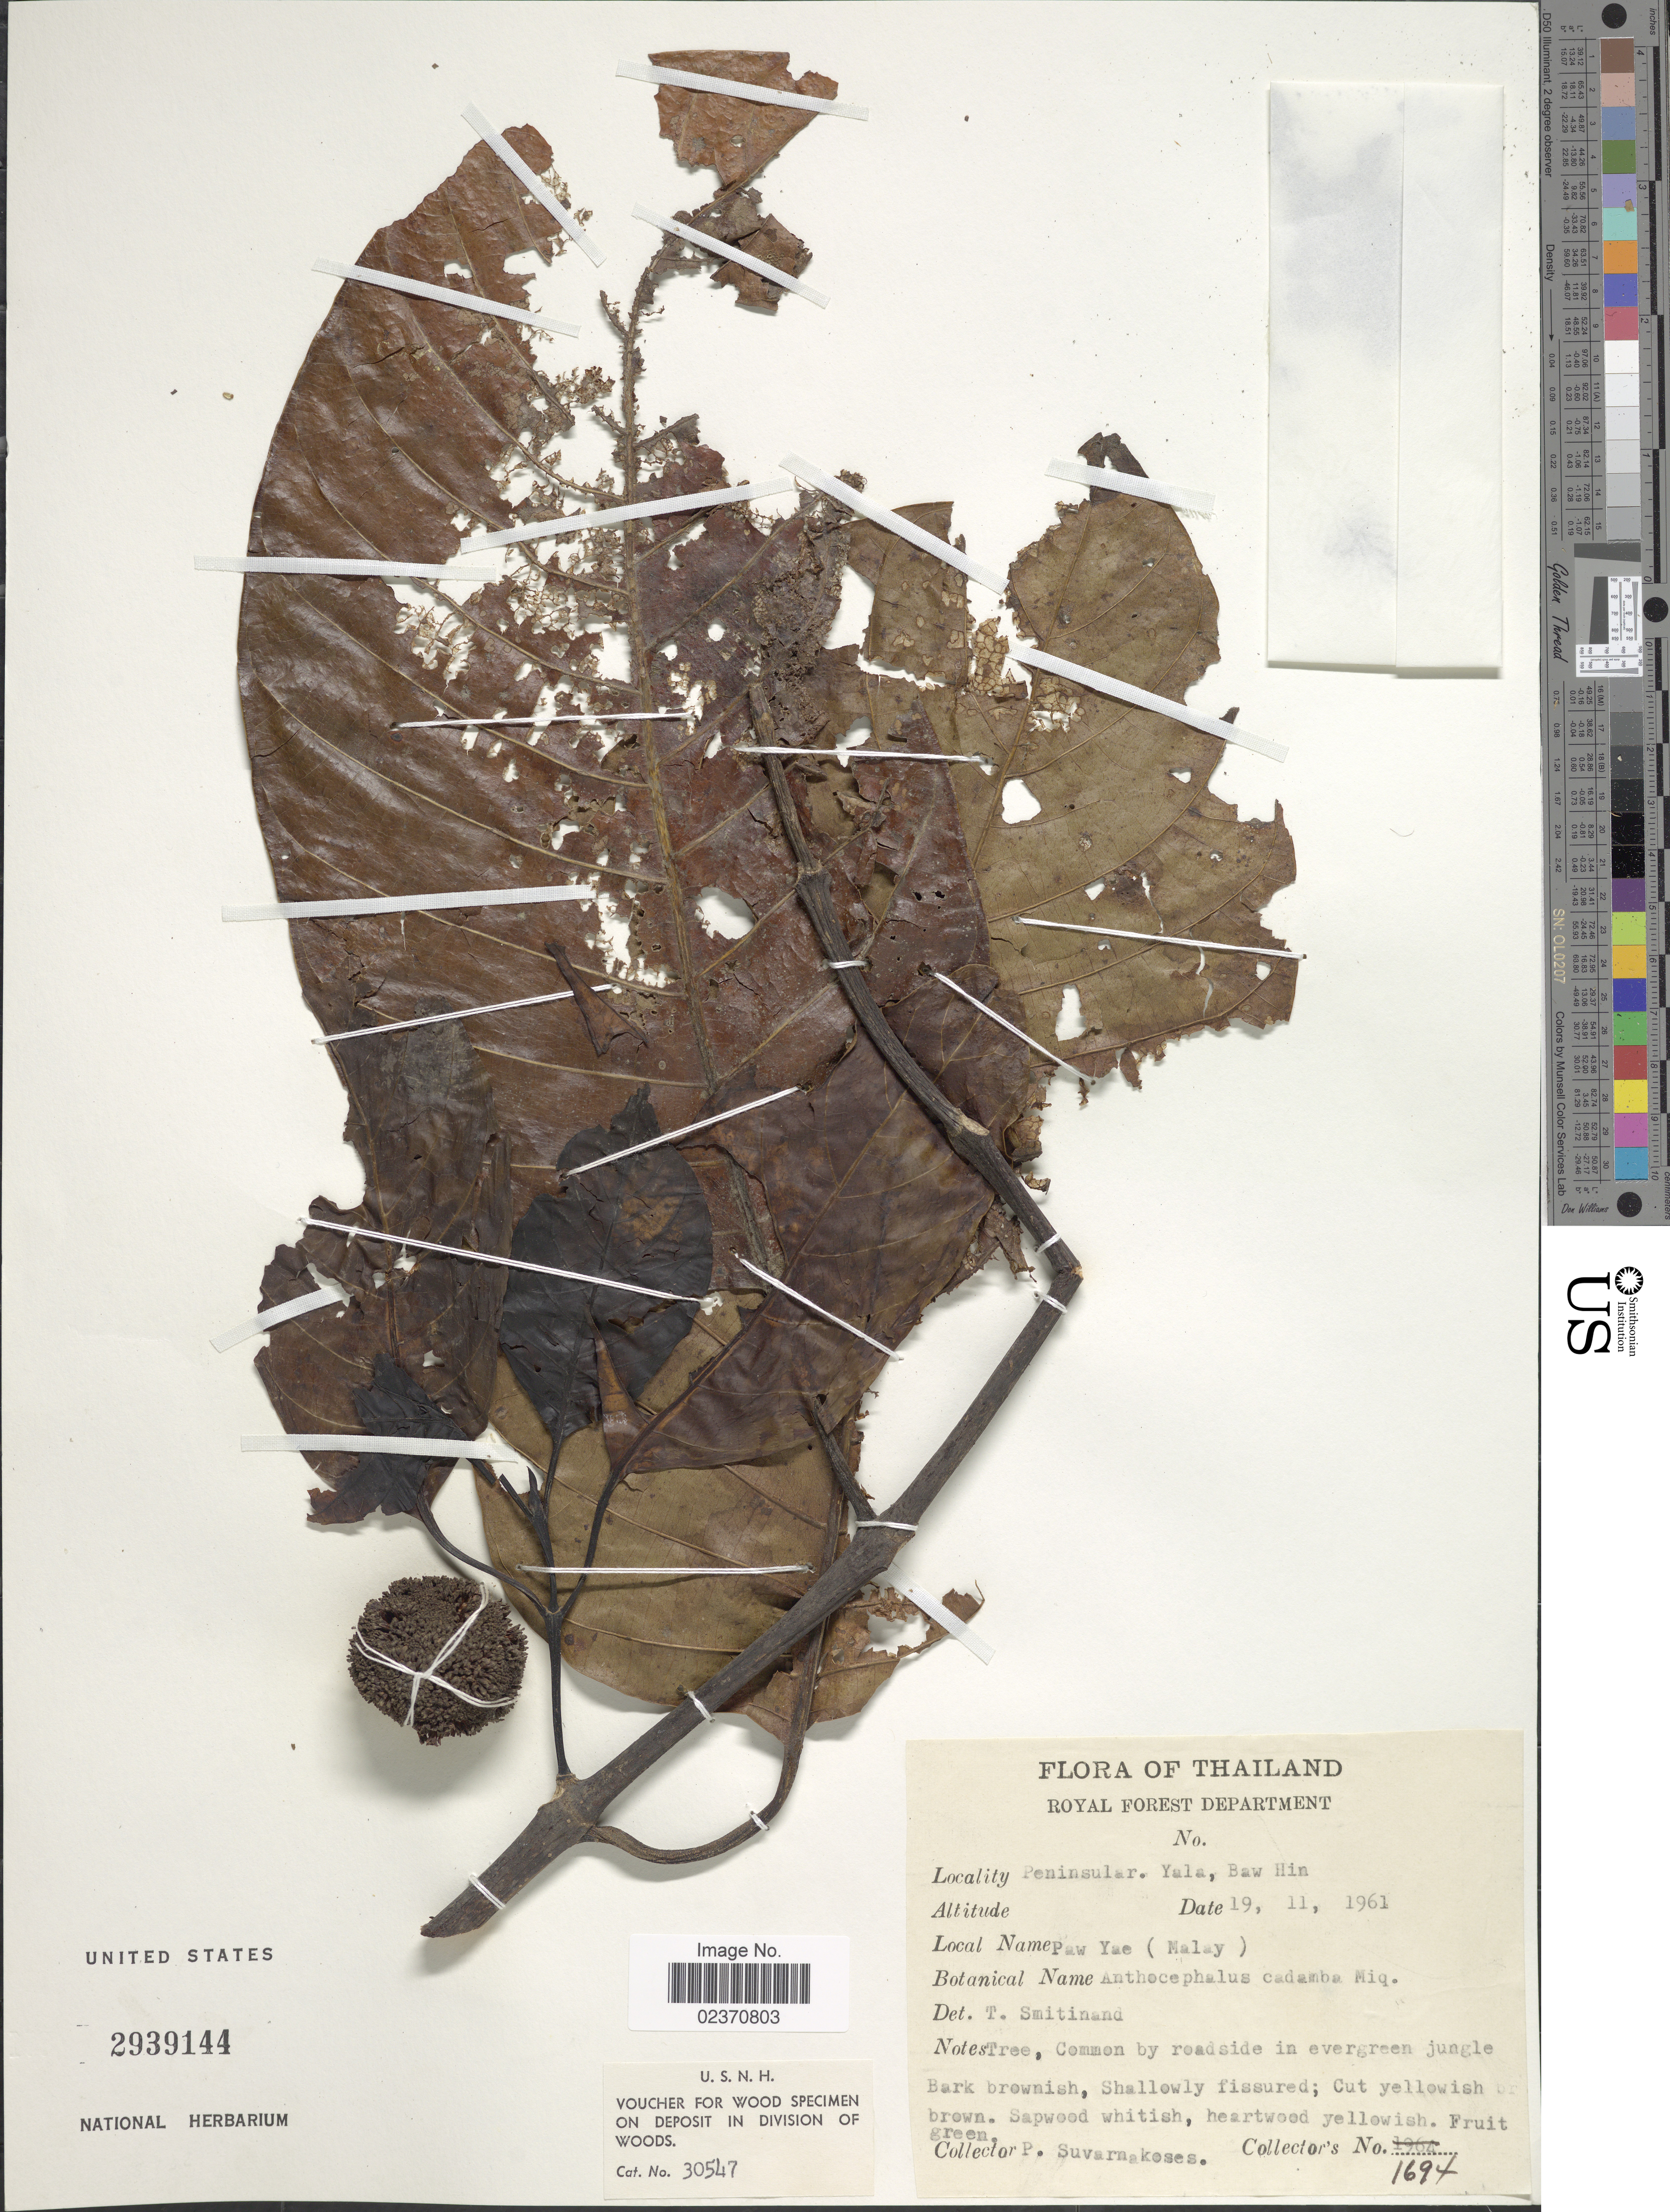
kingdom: Plantae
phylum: Tracheophyta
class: Magnoliopsida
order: Gentianales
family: Rubiaceae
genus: Neolamarckia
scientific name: Neolamarckia cadamba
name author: (Roxb.) Bosser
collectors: P. Suvarnakoses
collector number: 1694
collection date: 1961-11-19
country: Thailand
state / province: Yala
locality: Peninsular, Yala, Baw Hin.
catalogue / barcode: US 2939144